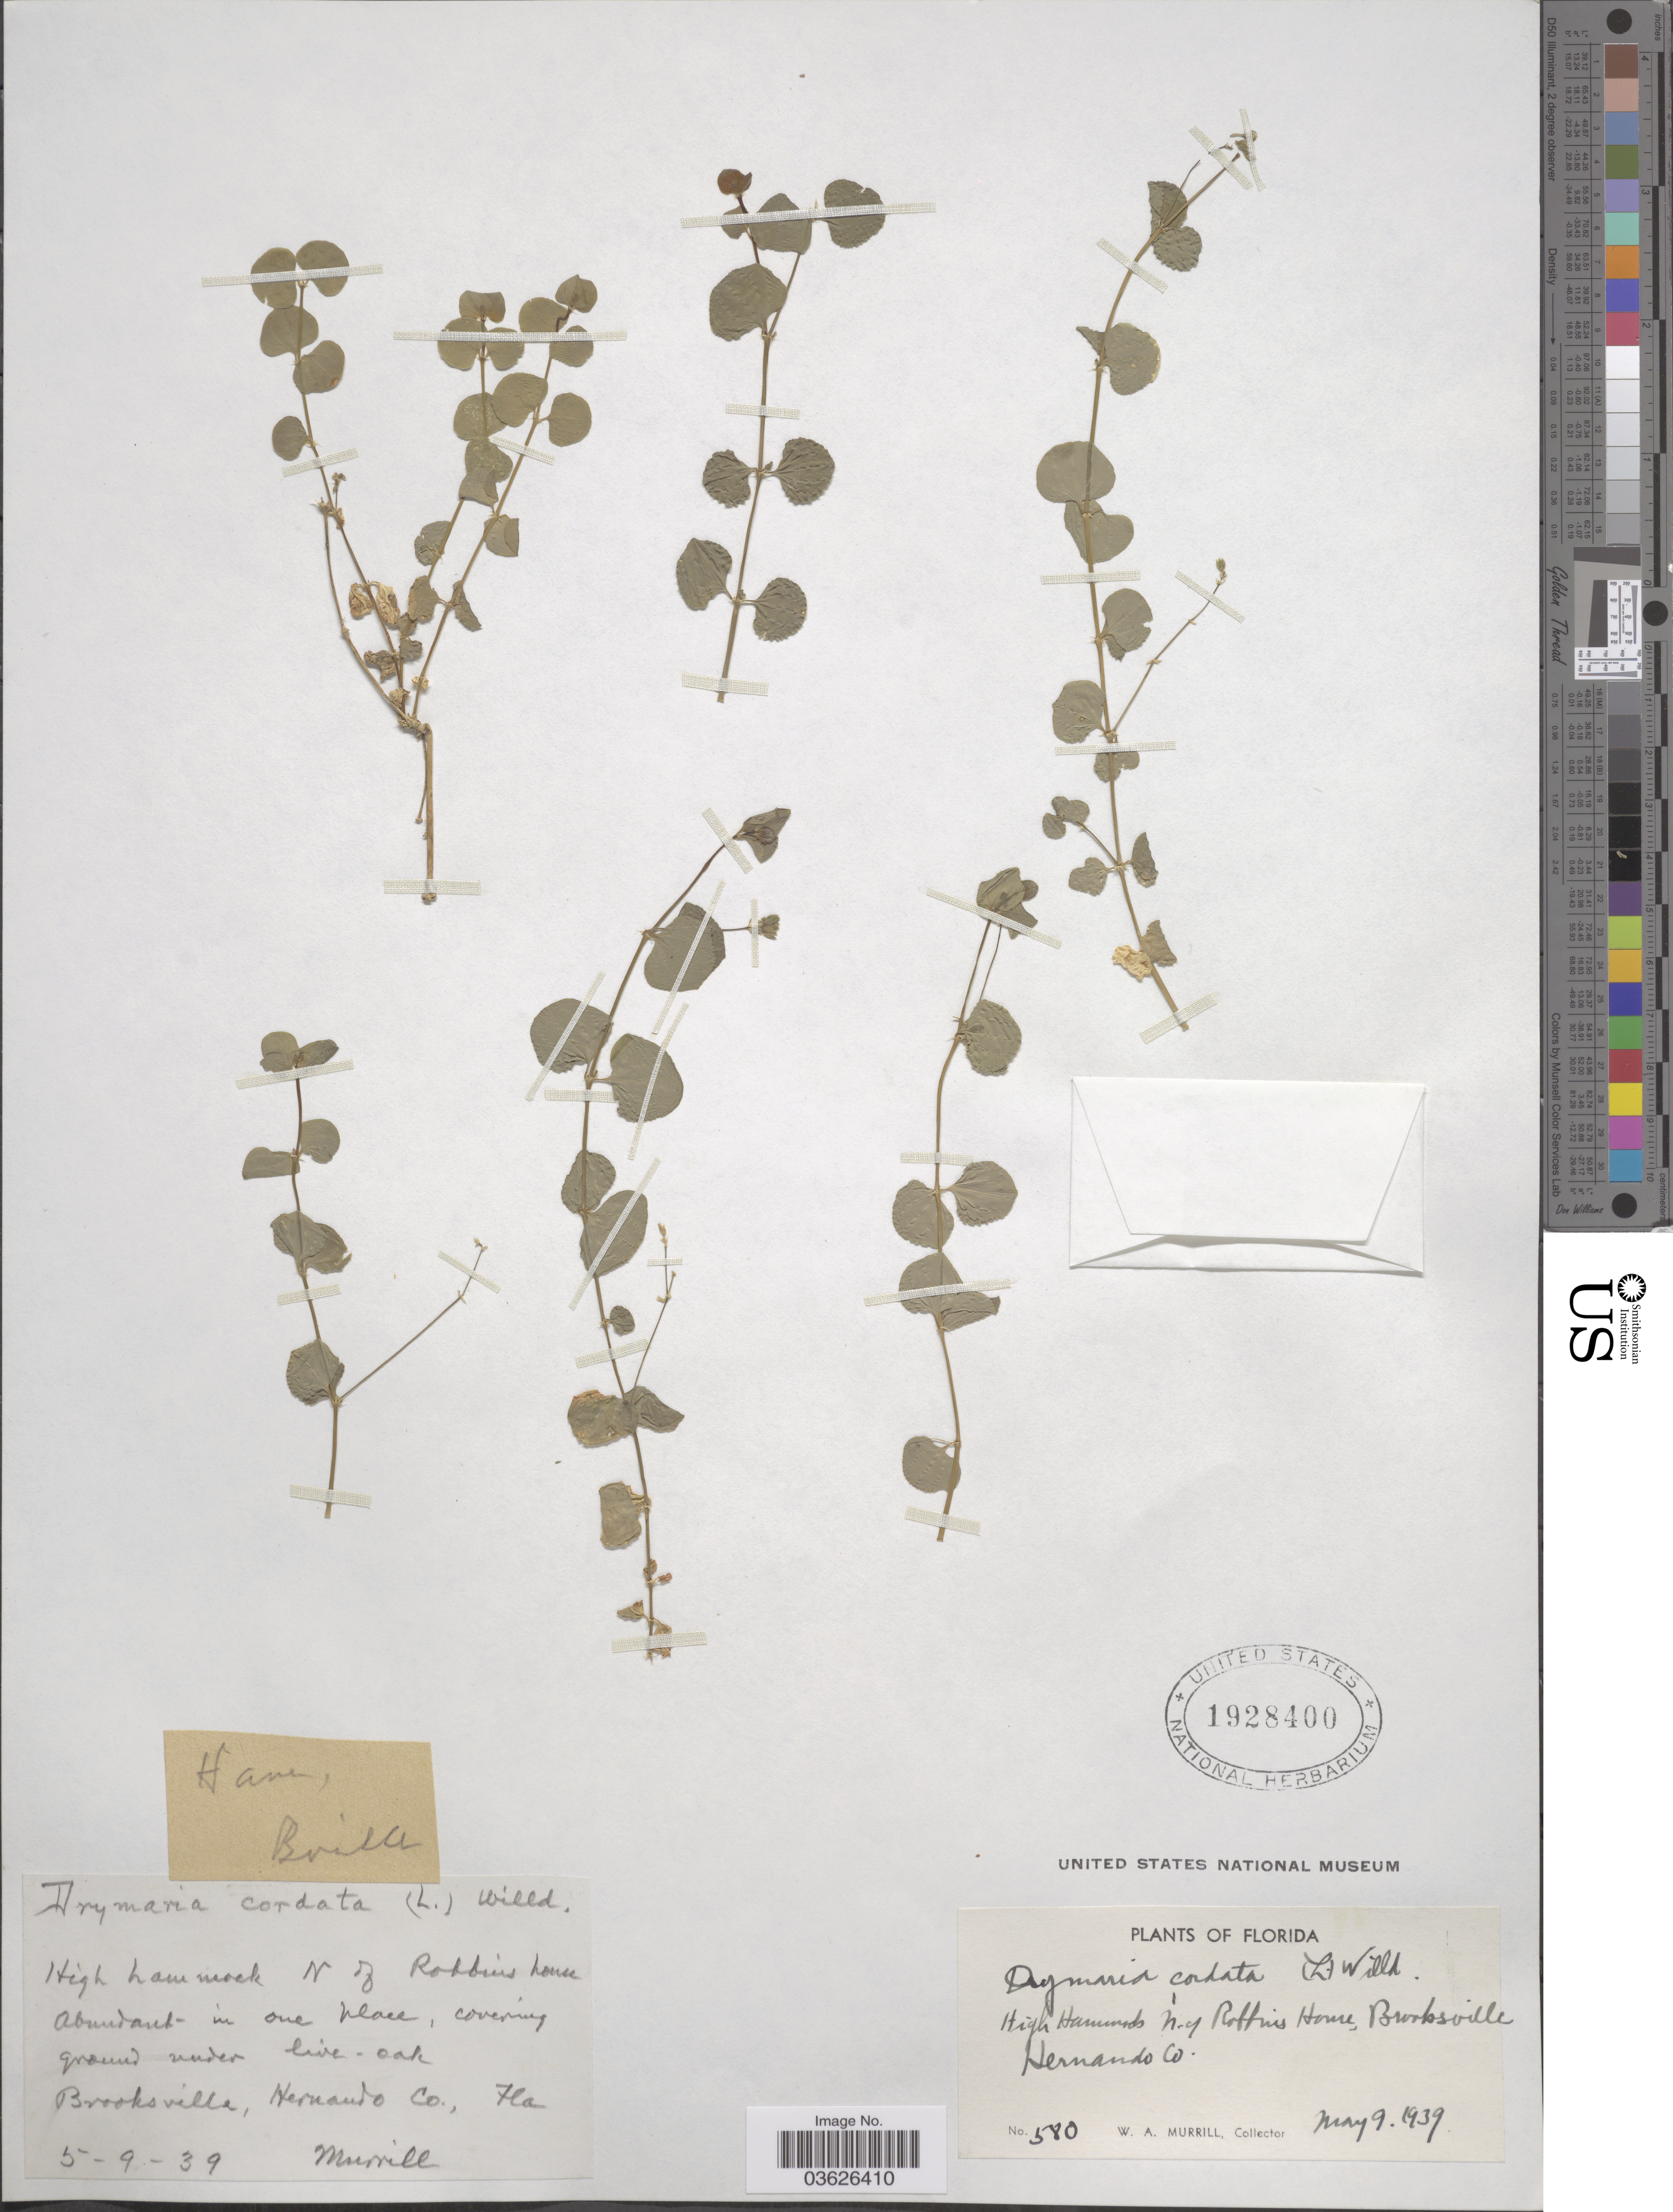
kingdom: Plantae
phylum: Tracheophyta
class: Magnoliopsida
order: Caryophyllales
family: Caryophyllaceae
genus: Drymaria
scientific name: Drymaria cordata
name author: (L.) Willd. ex Schult.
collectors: W. A. Murrill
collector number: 580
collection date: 1939-05-09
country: United States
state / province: Florida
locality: High Hammock N. of Robbins Home, Brooksville. Hernando Co.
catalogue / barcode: US 1928400